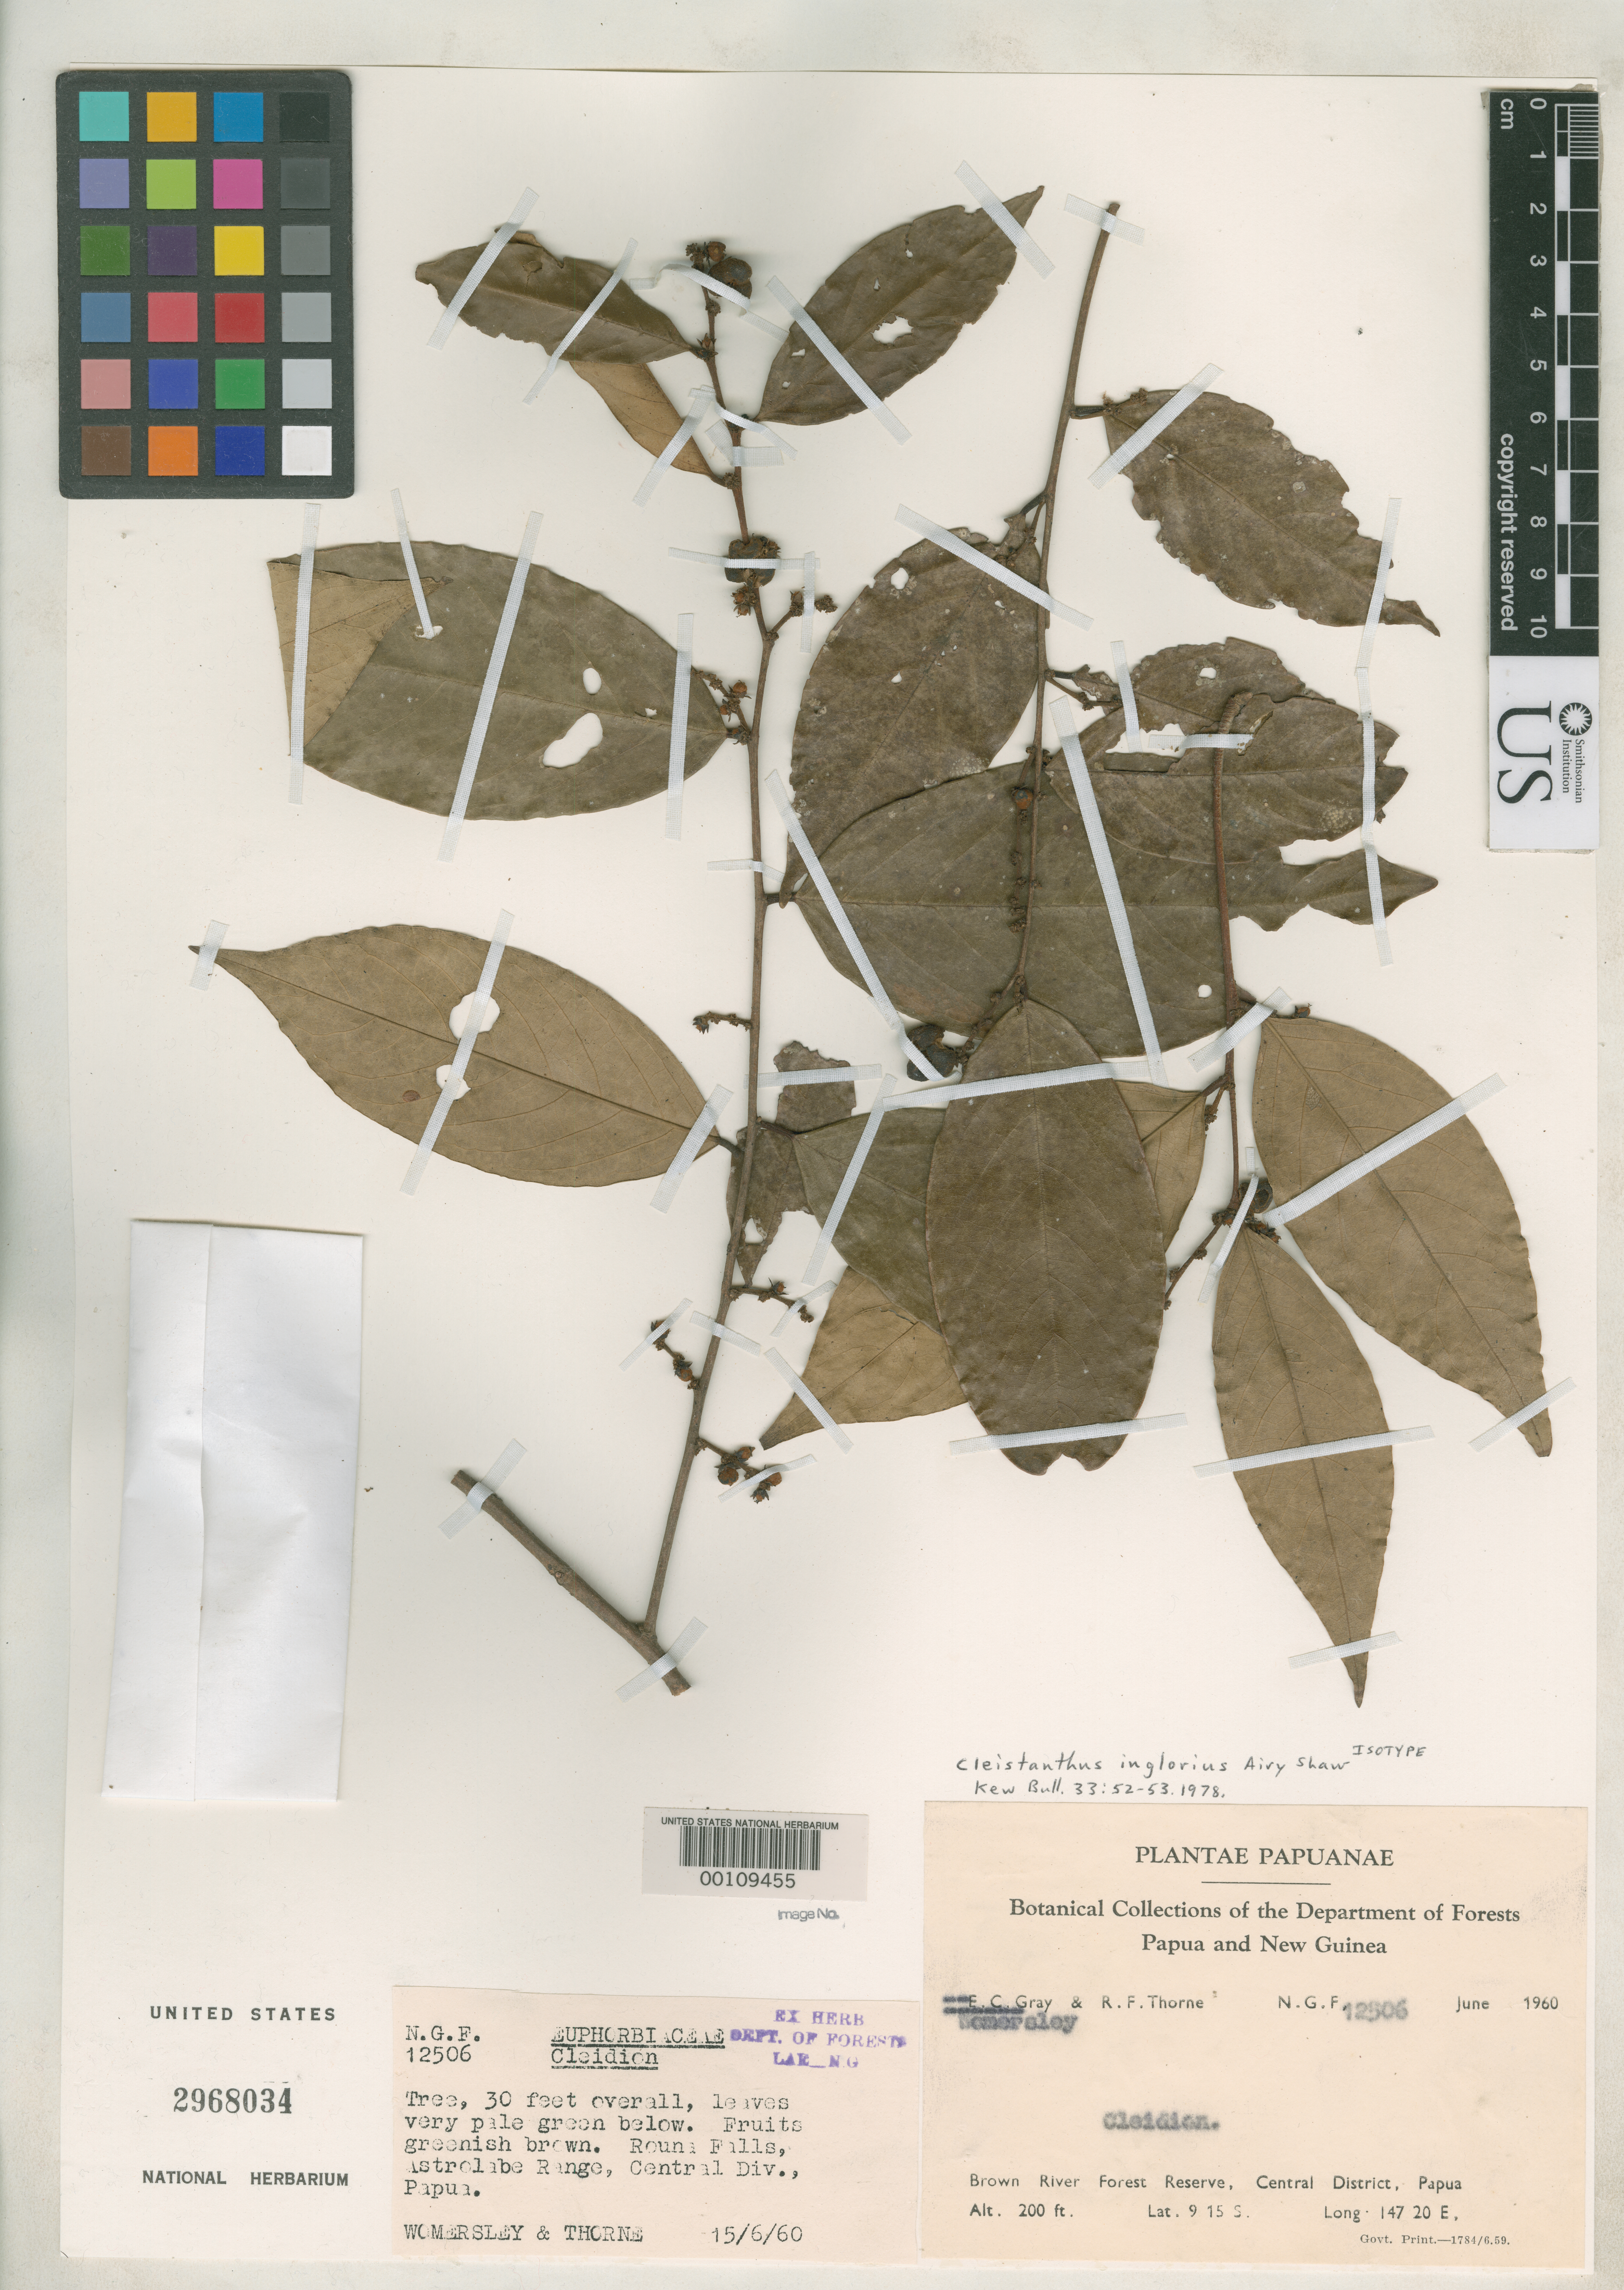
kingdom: Plantae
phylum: Tracheophyta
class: Magnoliopsida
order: Malpighiales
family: Phyllanthaceae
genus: Cleistanthus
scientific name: Cleistanthus inglorius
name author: Airy Shaw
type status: Isotype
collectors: R. F. Thorne & -. Wormersley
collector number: NGF 12506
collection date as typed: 15 Jun 1960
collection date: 1960-06-15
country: Papua New Guinea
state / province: Central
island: New Guinea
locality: Brown River Forest Reserve, Rouna Falls, Astrolabe Range.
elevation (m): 61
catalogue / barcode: US 2968034